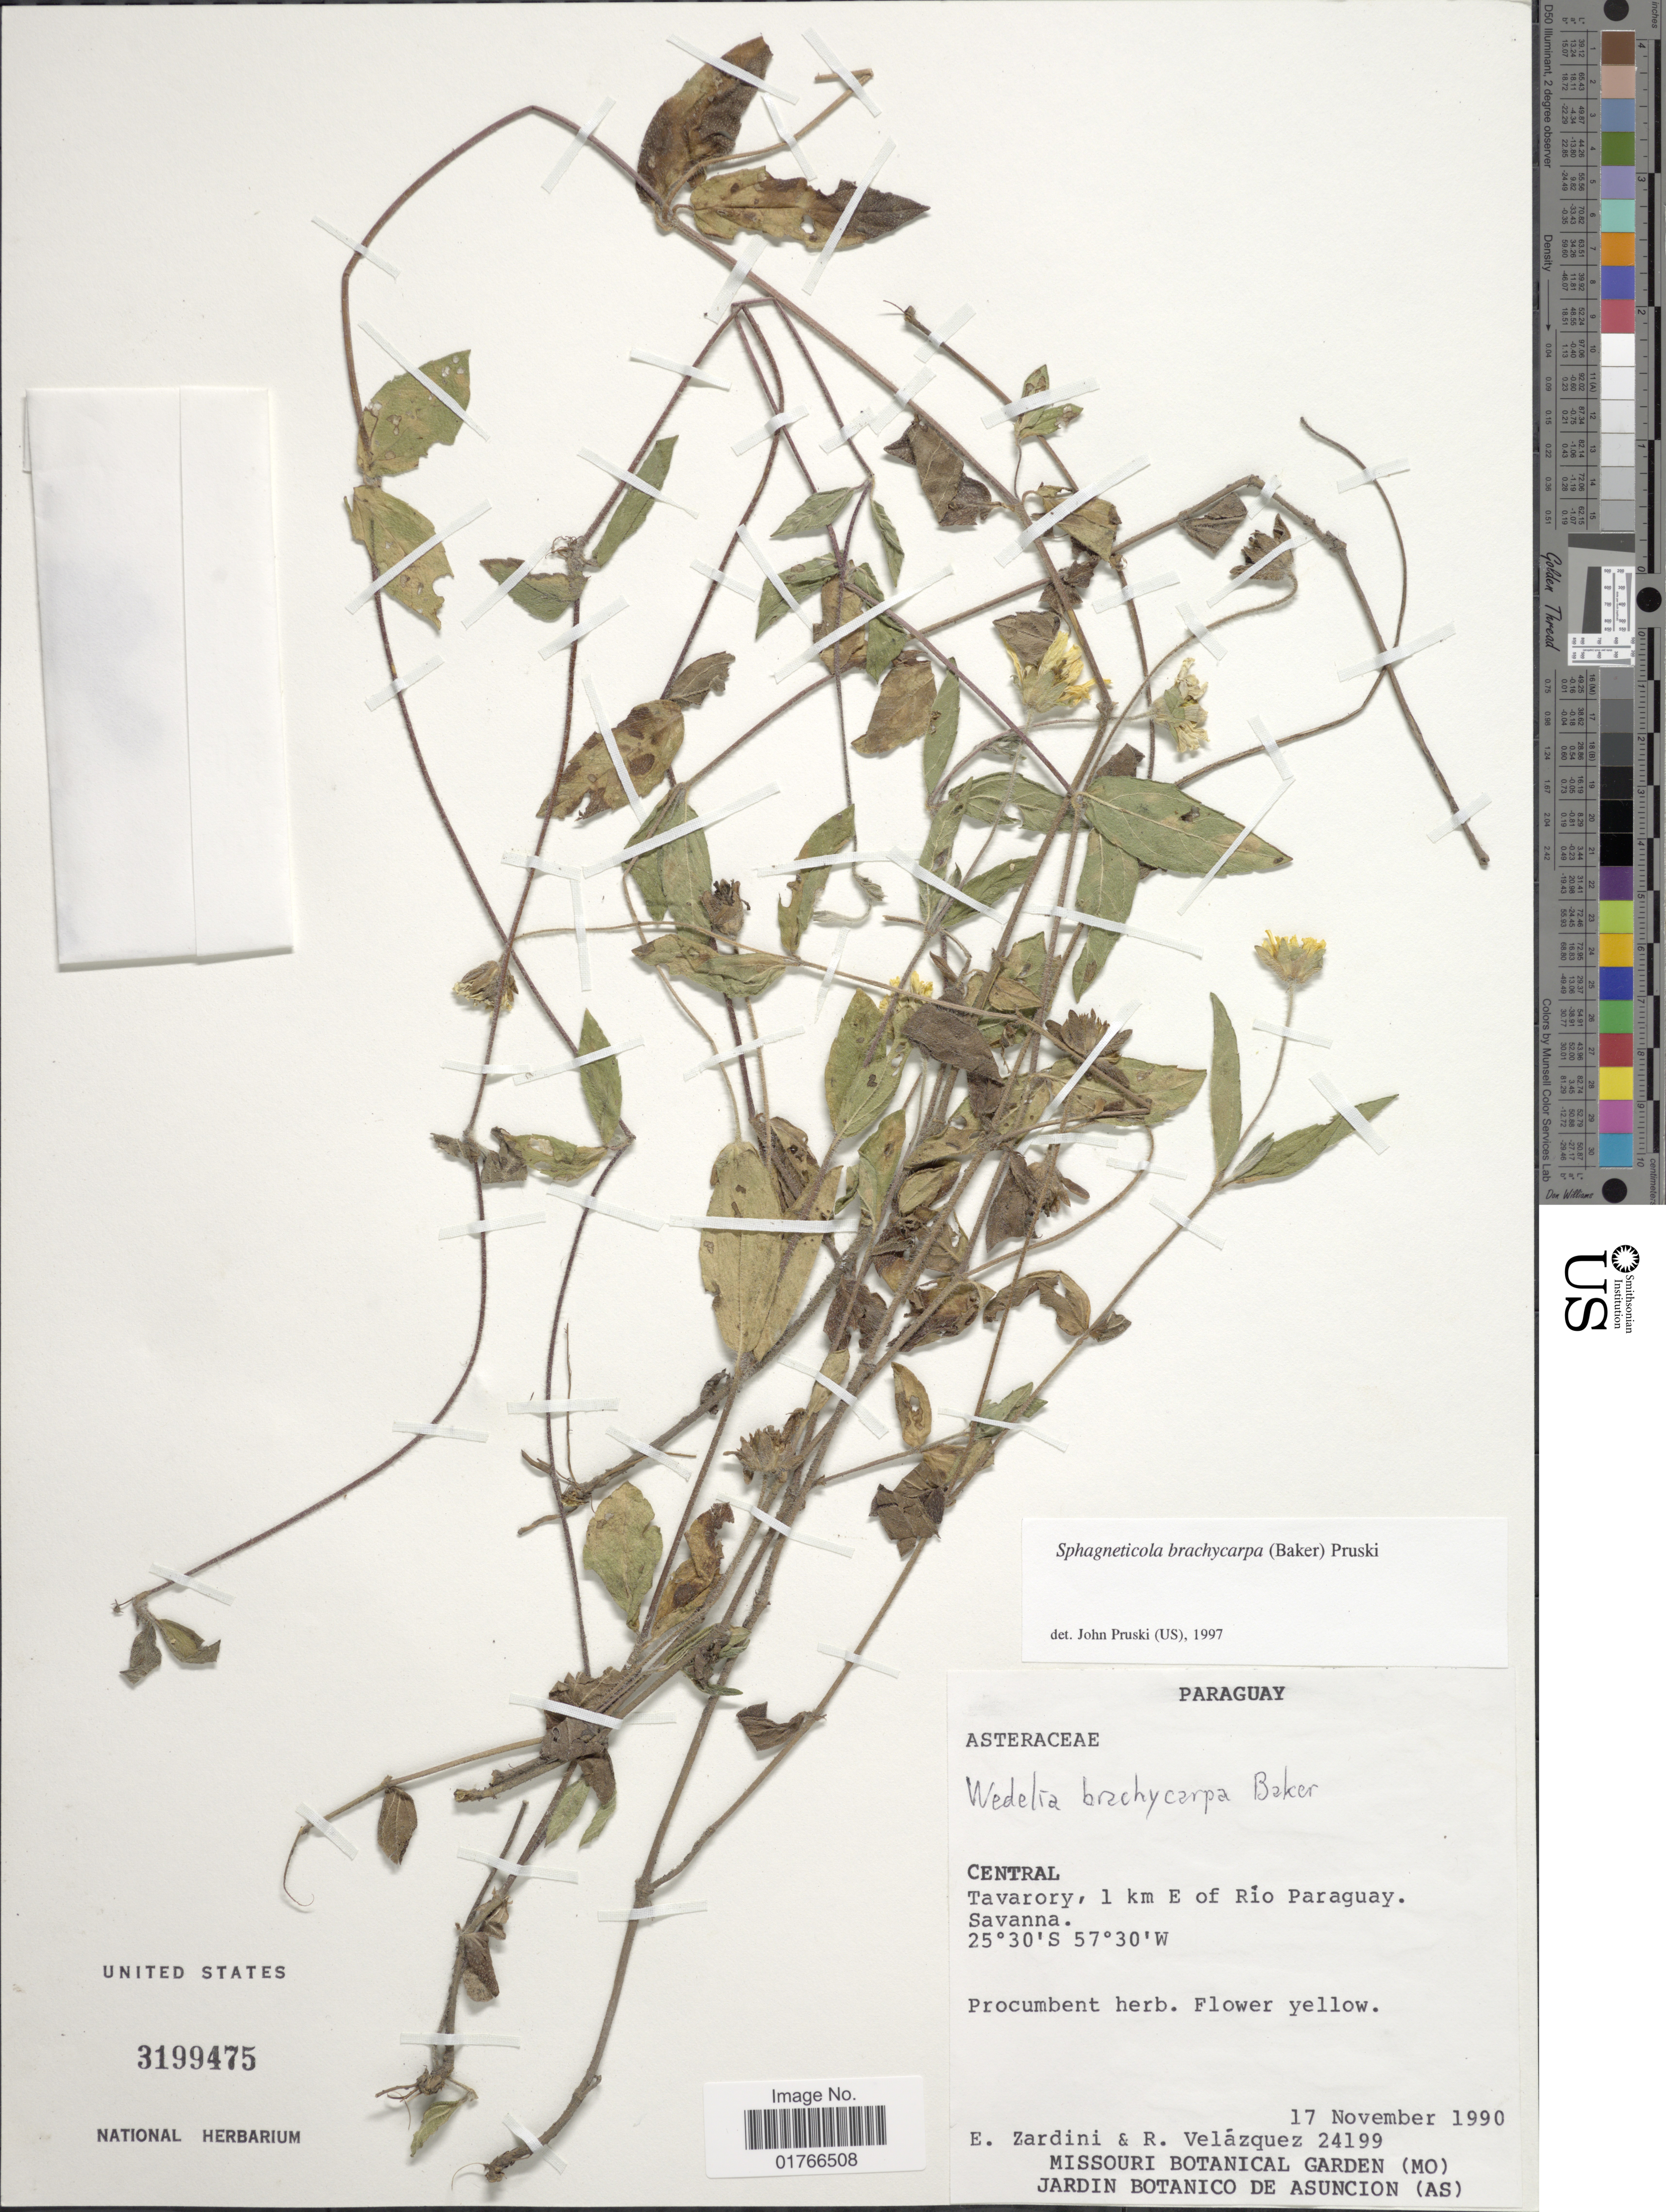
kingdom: Plantae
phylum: Tracheophyta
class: Magnoliopsida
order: Asterales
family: Asteraceae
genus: Sphagneticola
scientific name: Sphagneticola brachycarpa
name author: (Baker) Pruski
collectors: E. M. Zardini & R. Velázquez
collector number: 24199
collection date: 1990-11-17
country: Paraguay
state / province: Central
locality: Tavarory, 1 km E of Rio Paraguay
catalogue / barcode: US 3199475